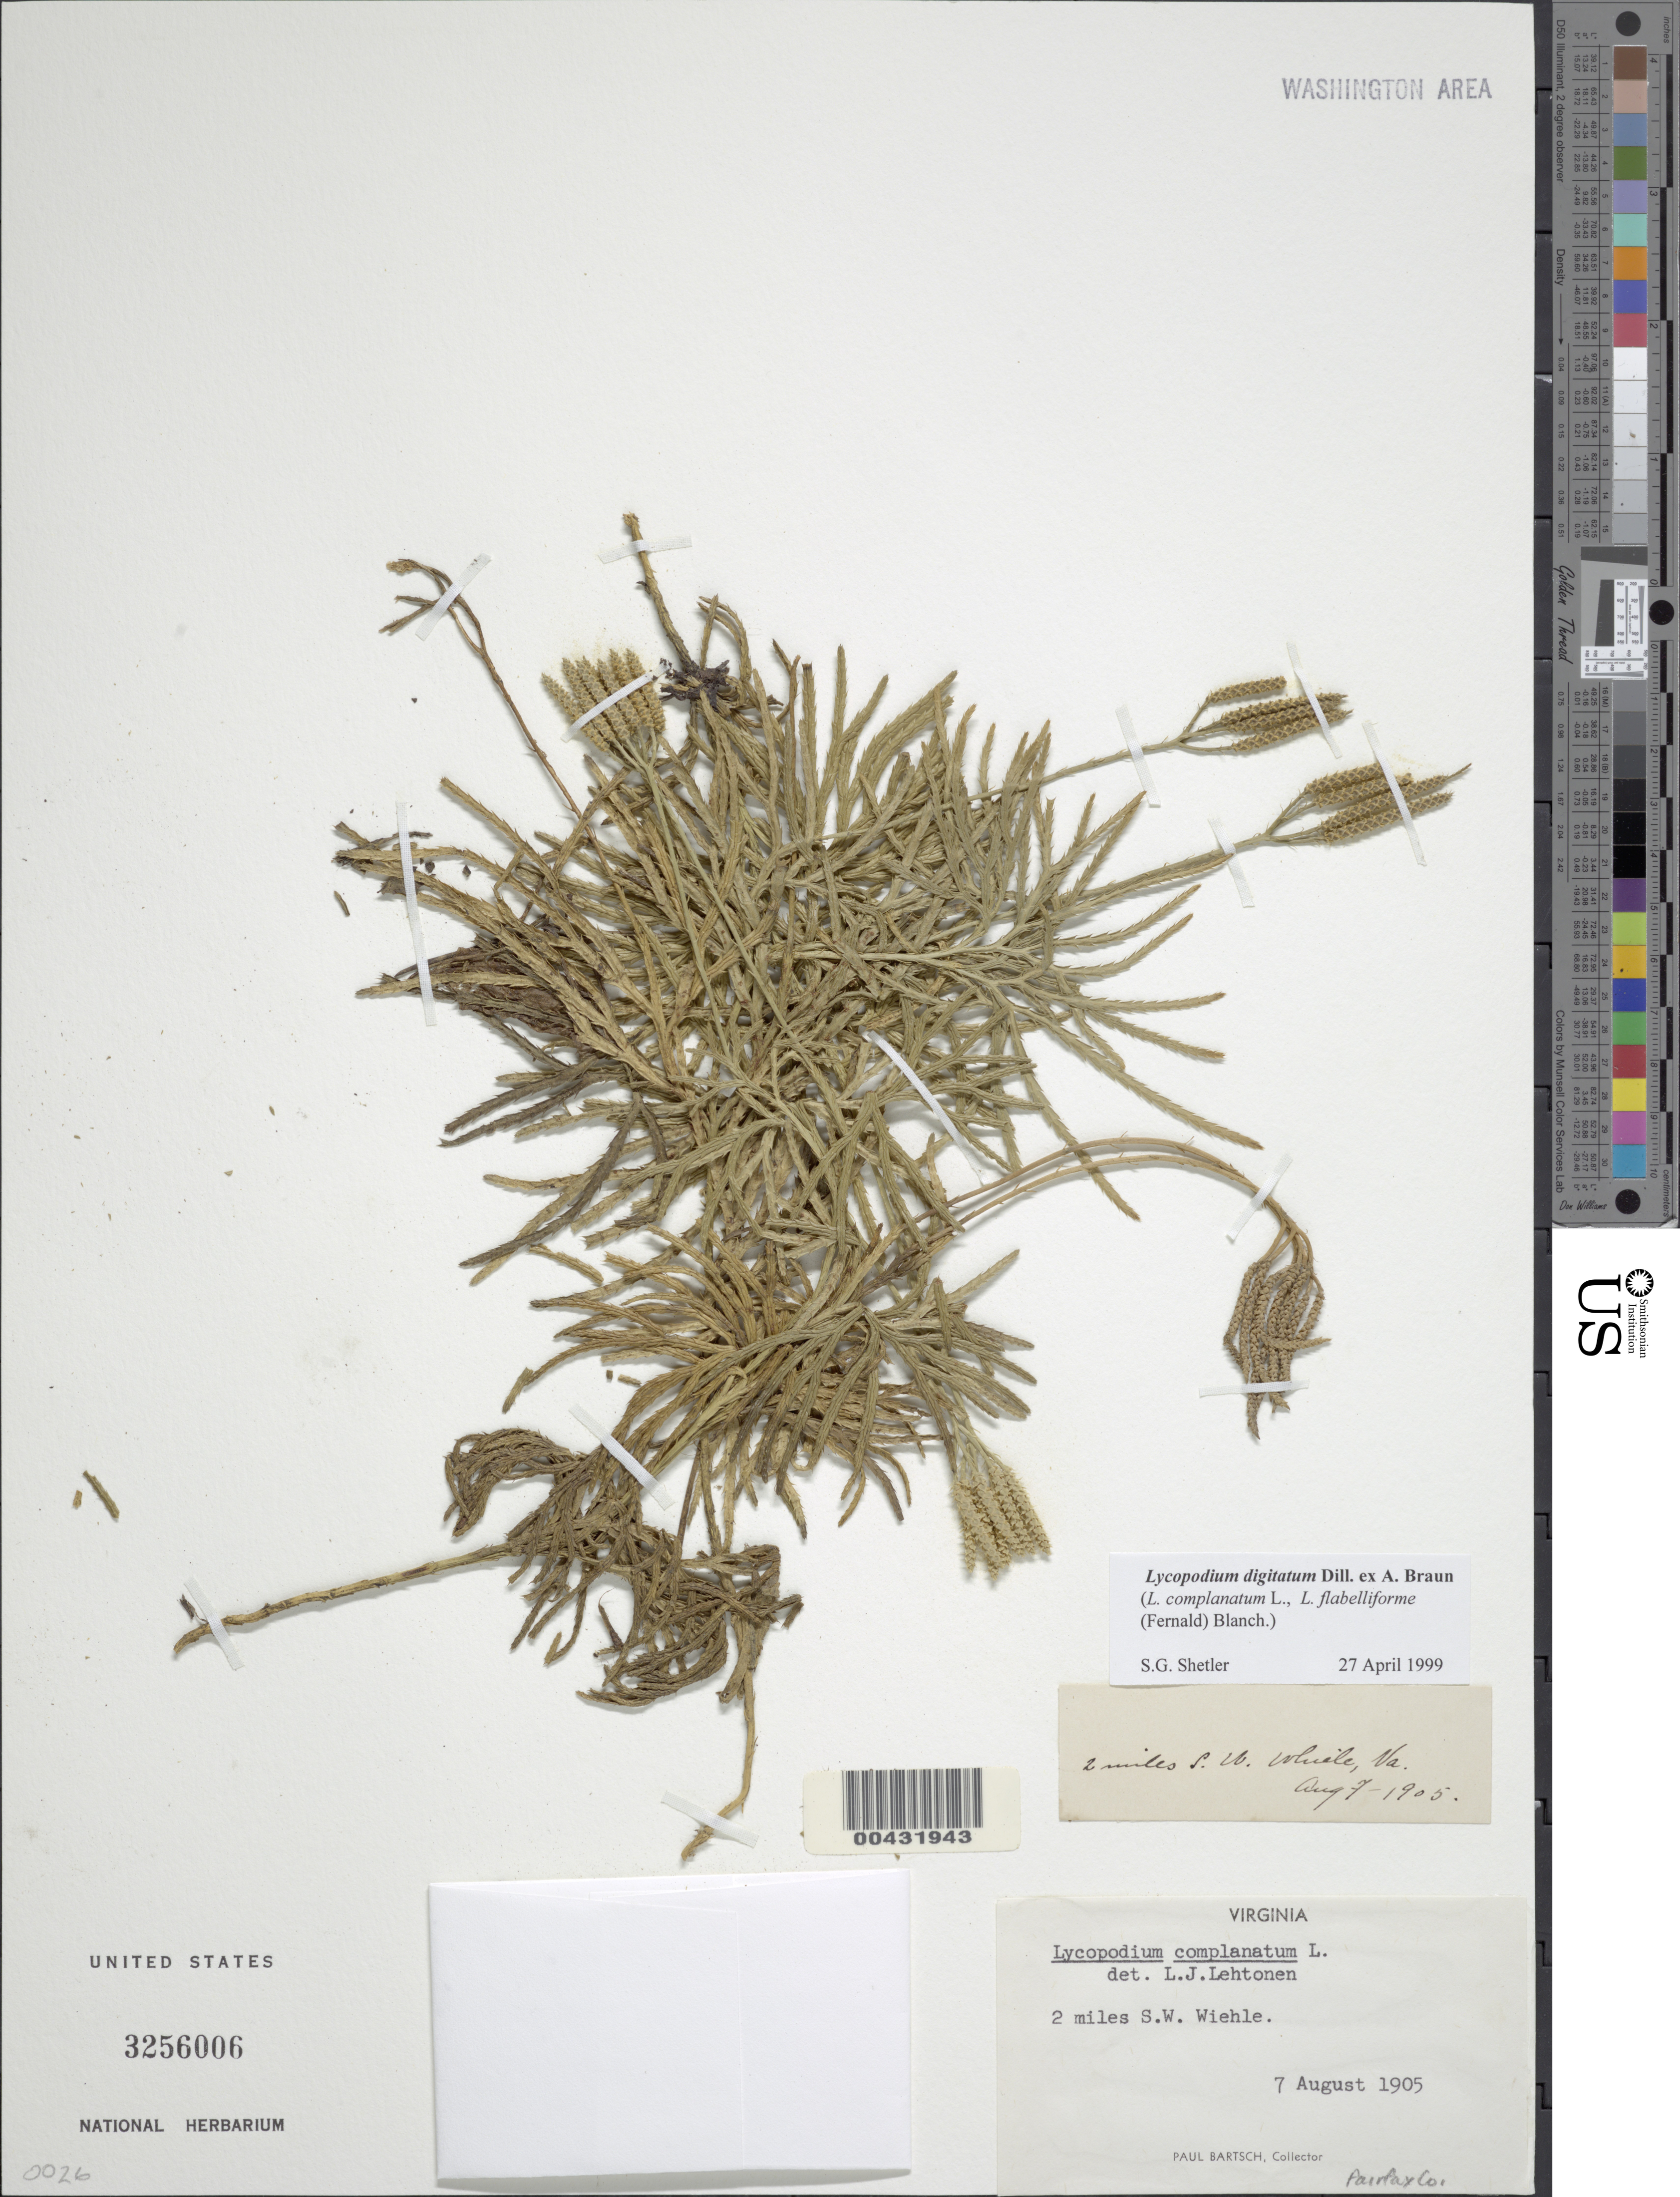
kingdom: Plantae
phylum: Tracheophyta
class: Lycopodiopsida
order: Lycopodiales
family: Lycopodiaceae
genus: Diphasiastrum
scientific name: Diphasiastrum digitatum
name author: (Dill. ex A. Braun) Holub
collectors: P. Bartsch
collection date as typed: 07 Aug 1905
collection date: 1905-08-07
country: United States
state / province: Virginia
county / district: Fairfax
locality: Sw of Wiehle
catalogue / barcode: US 3256006